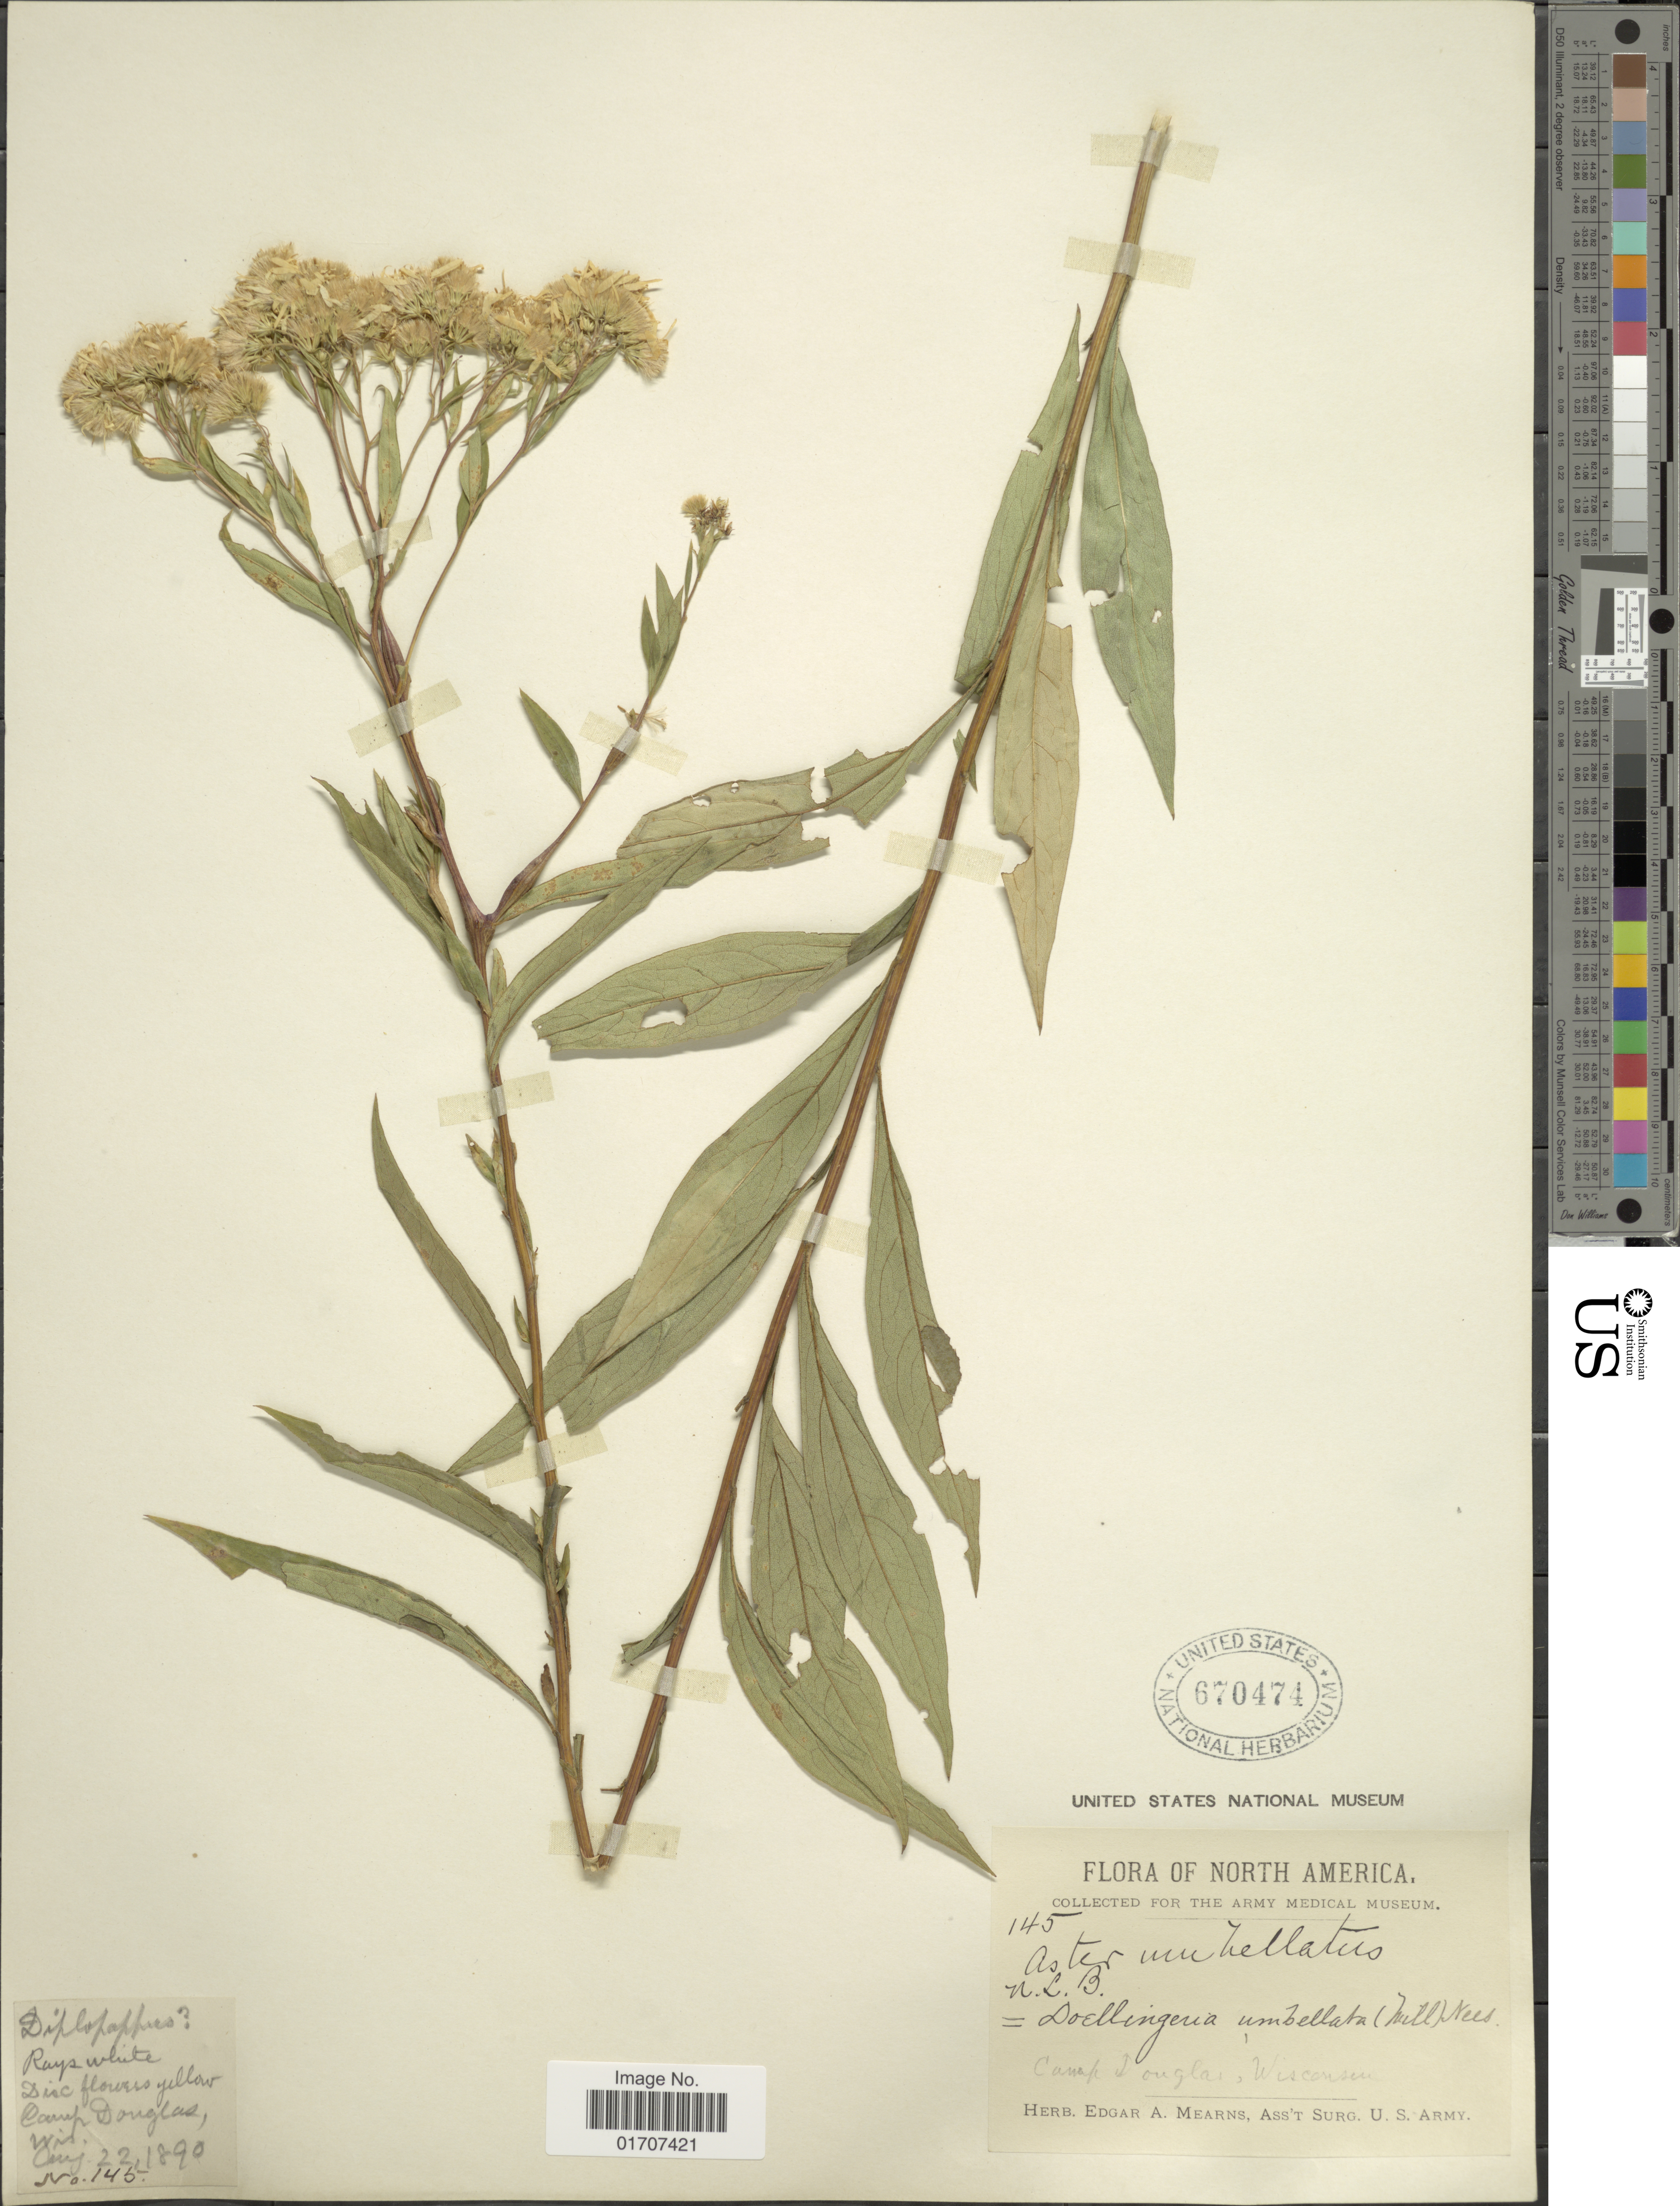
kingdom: Plantae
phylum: Tracheophyta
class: Magnoliopsida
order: Asterales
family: Asteraceae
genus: Doellingeria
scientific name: Doellingeria umbellata var. umbellata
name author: Nees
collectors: ex herb. Edgar A. Mearns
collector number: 145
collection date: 1890-08-22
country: United States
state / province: Wisconsin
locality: Camp Douglas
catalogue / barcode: US 670474